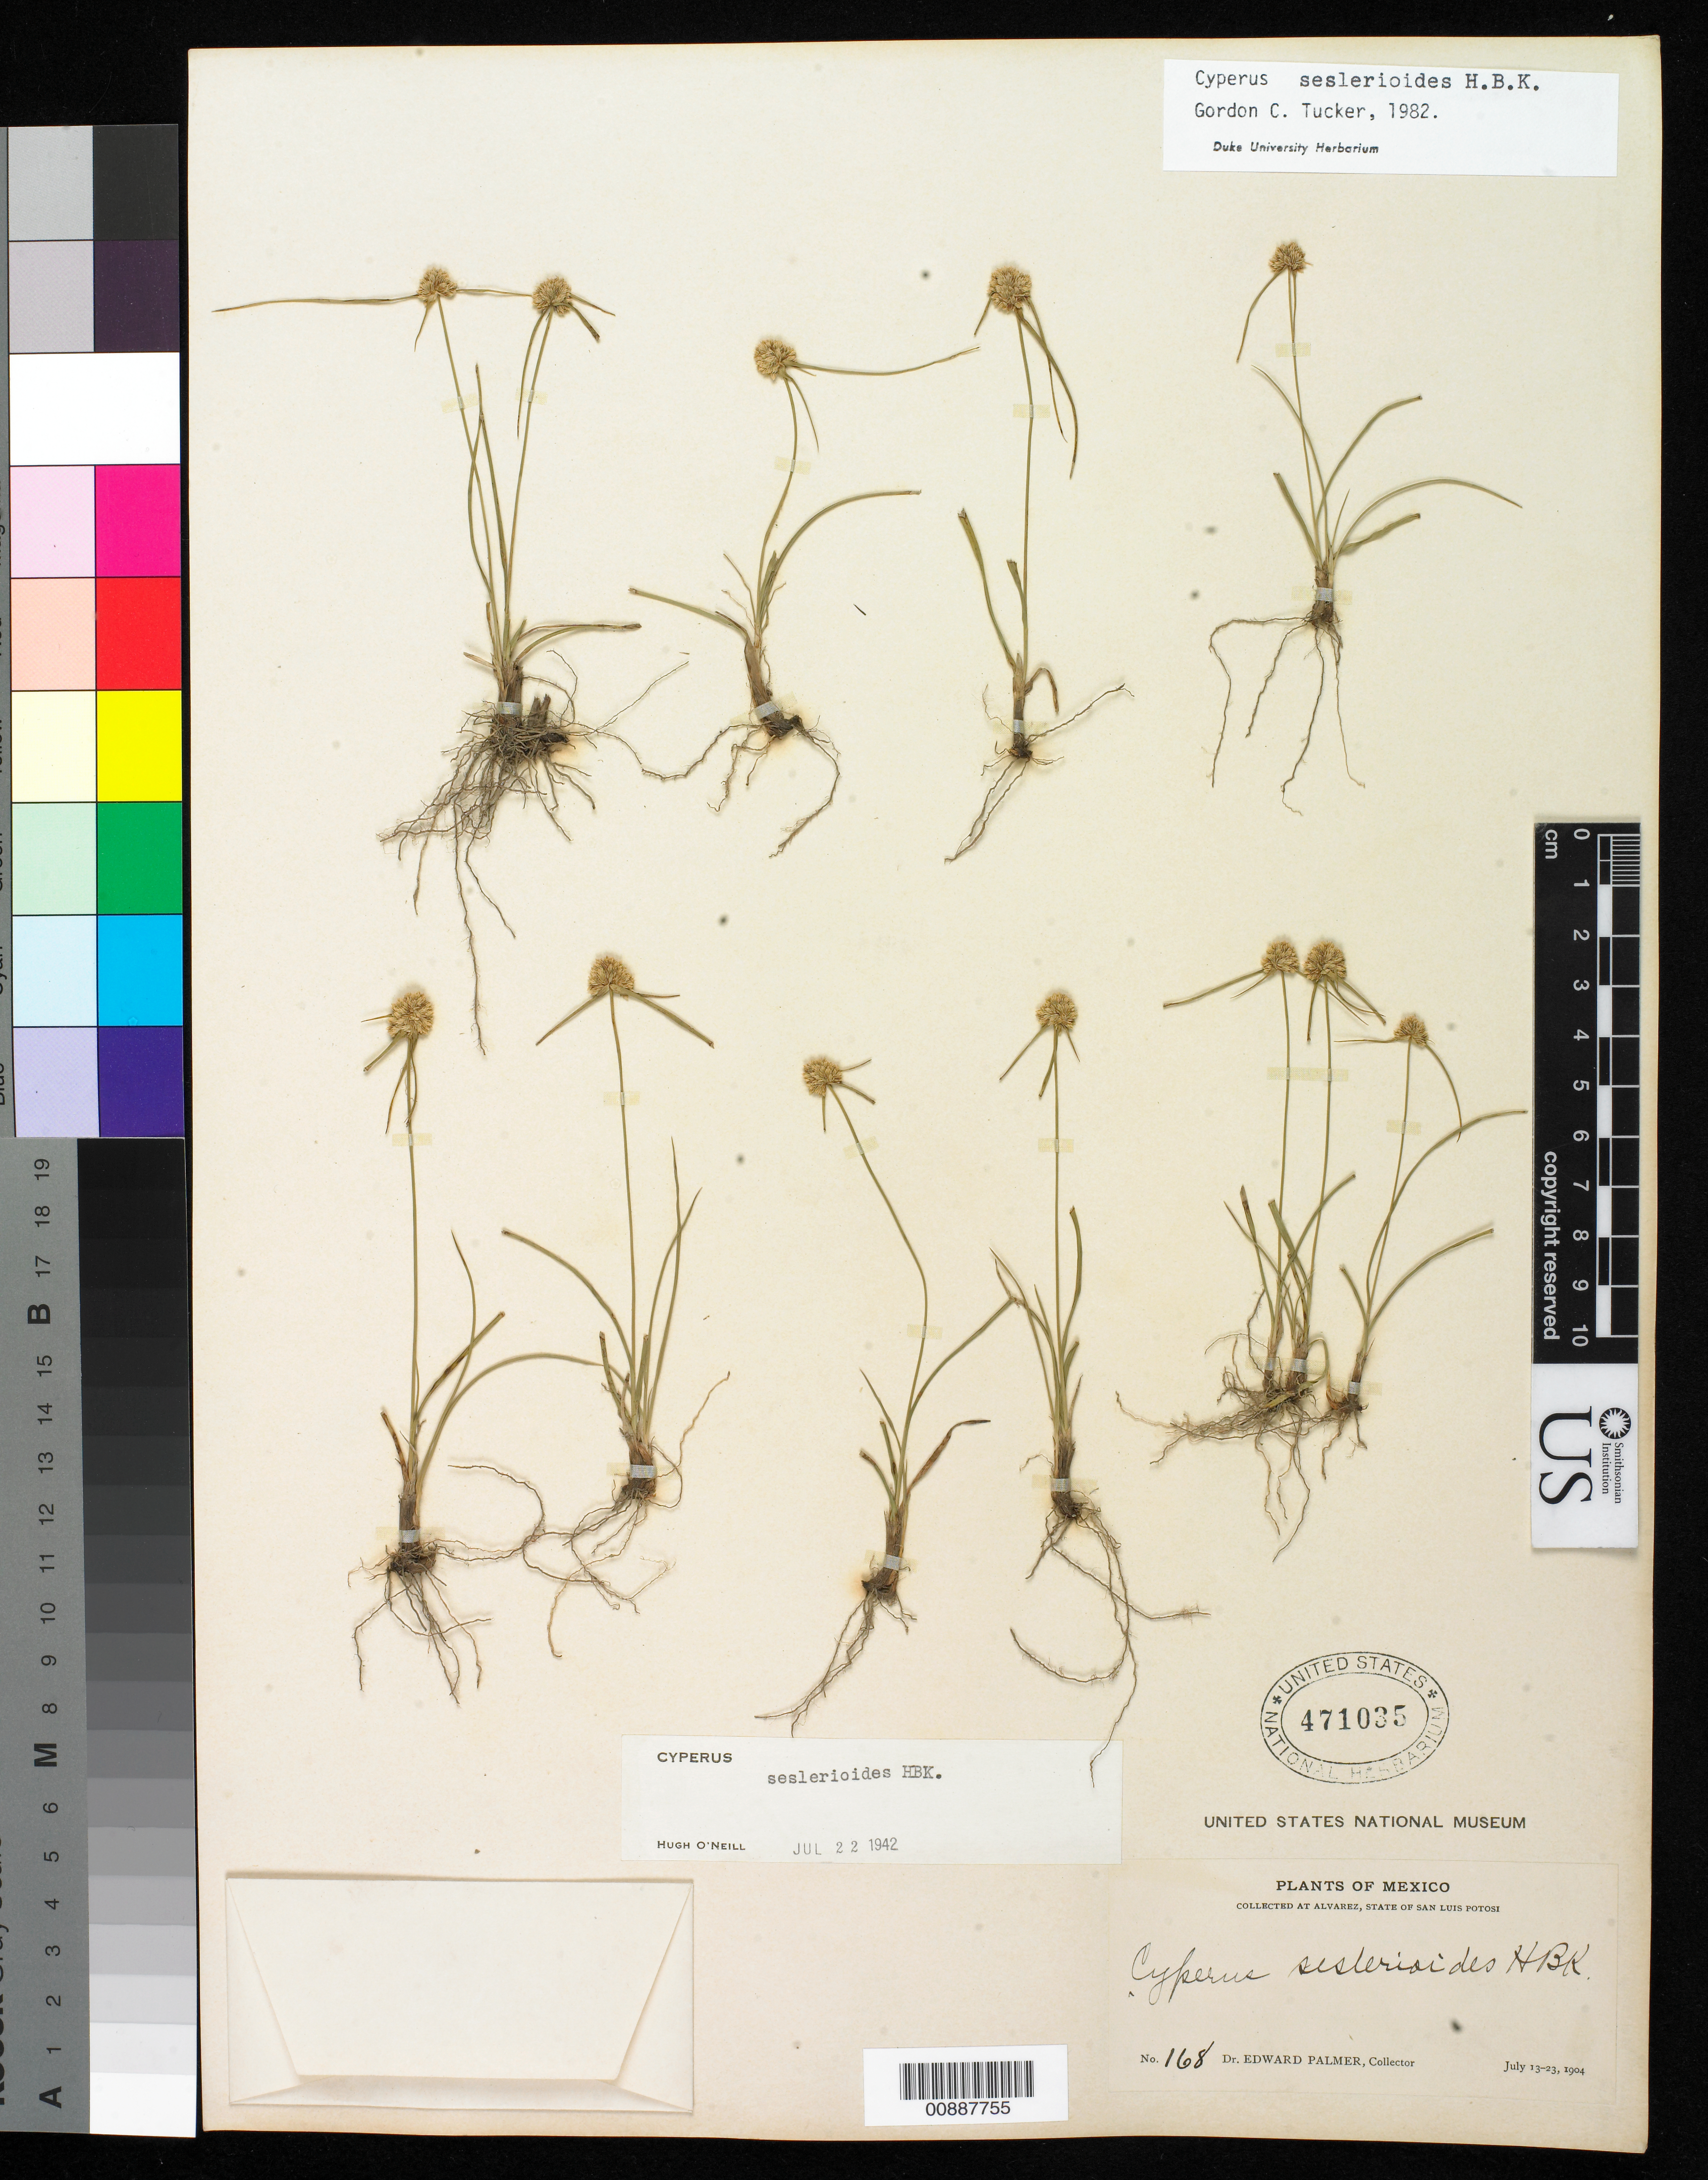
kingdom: Plantae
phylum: Tracheophyta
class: Liliopsida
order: Poales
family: Cyperaceae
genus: Cyperus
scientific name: Cyperus seslerioides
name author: Kunth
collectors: E. Palmer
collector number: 168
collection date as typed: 13 Jul 1904 to 23 Jul 1904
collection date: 1904-07-13/1904-07-23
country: Mexico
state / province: San Luis Potosí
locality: Alvarez, San Luis Potosí.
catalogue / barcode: US 471035